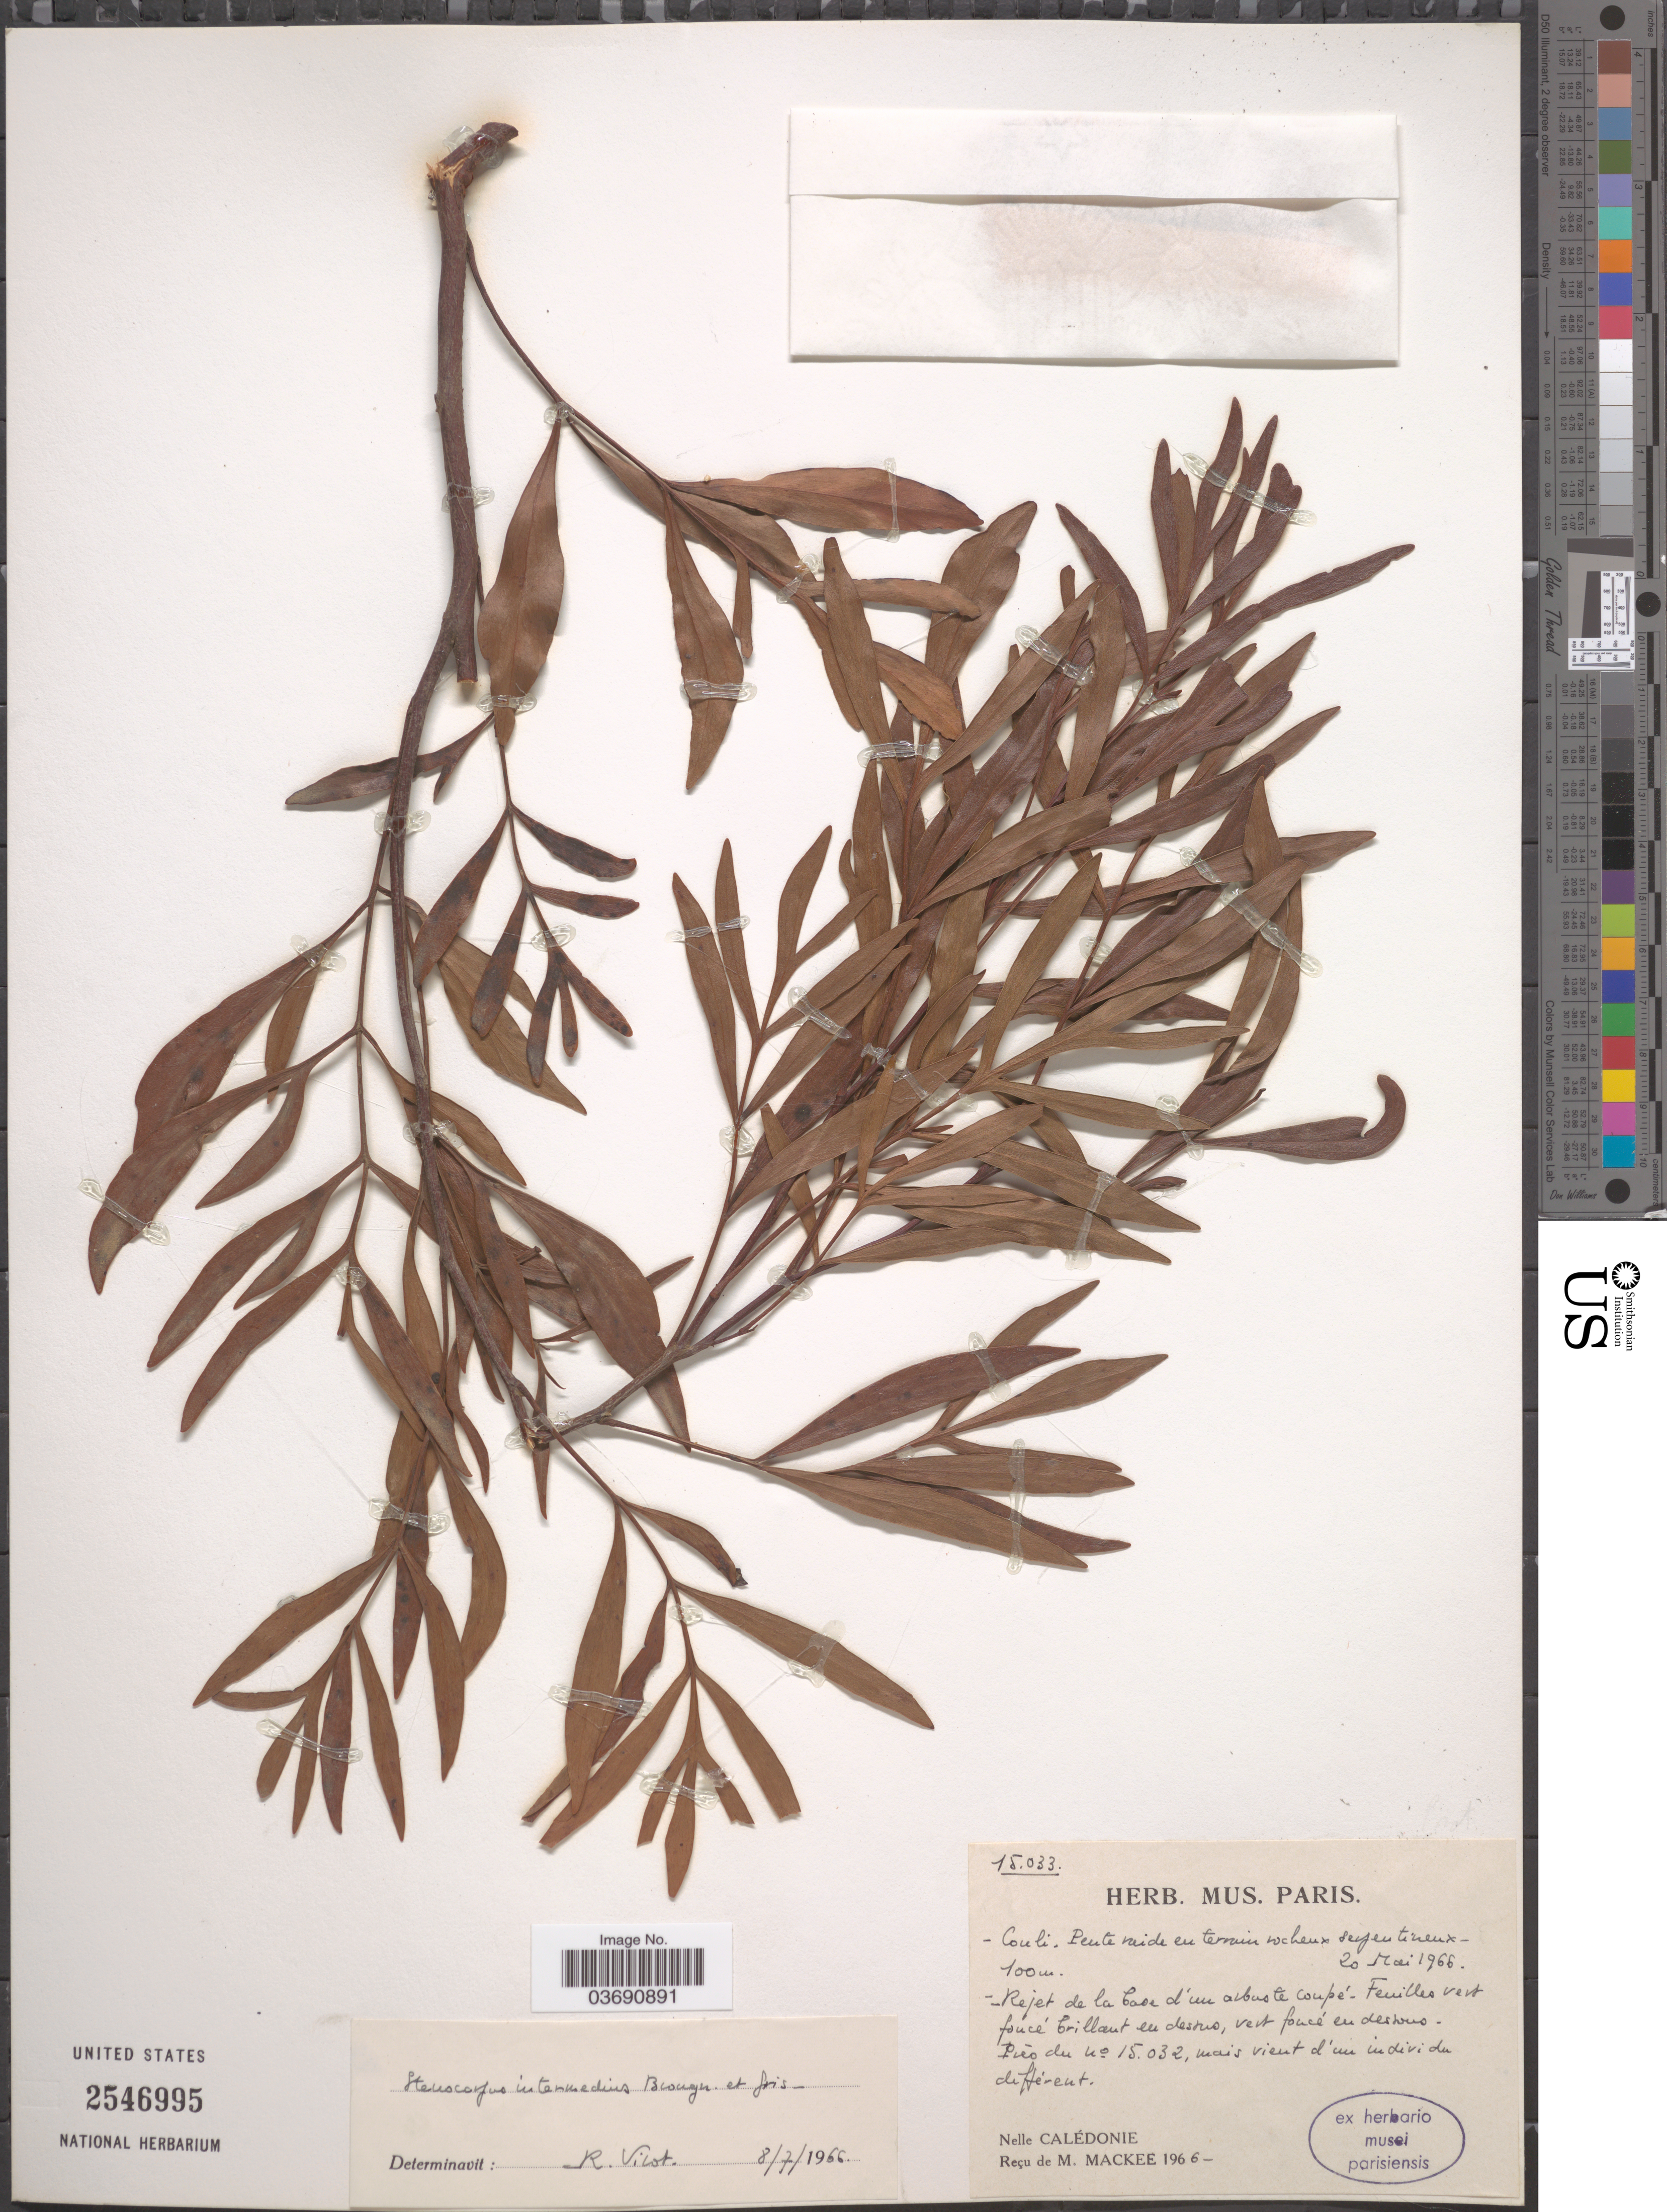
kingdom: Plantae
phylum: Tracheophyta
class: Magnoliopsida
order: Proteales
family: Proteaceae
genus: Stenocarpus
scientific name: Stenocarpus intermedius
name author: Brongn. & Gris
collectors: M. Mackee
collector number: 15033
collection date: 1966-05-20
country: New Caledonia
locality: Couli. Nelle Calédonie.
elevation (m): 100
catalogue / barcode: US 2546995